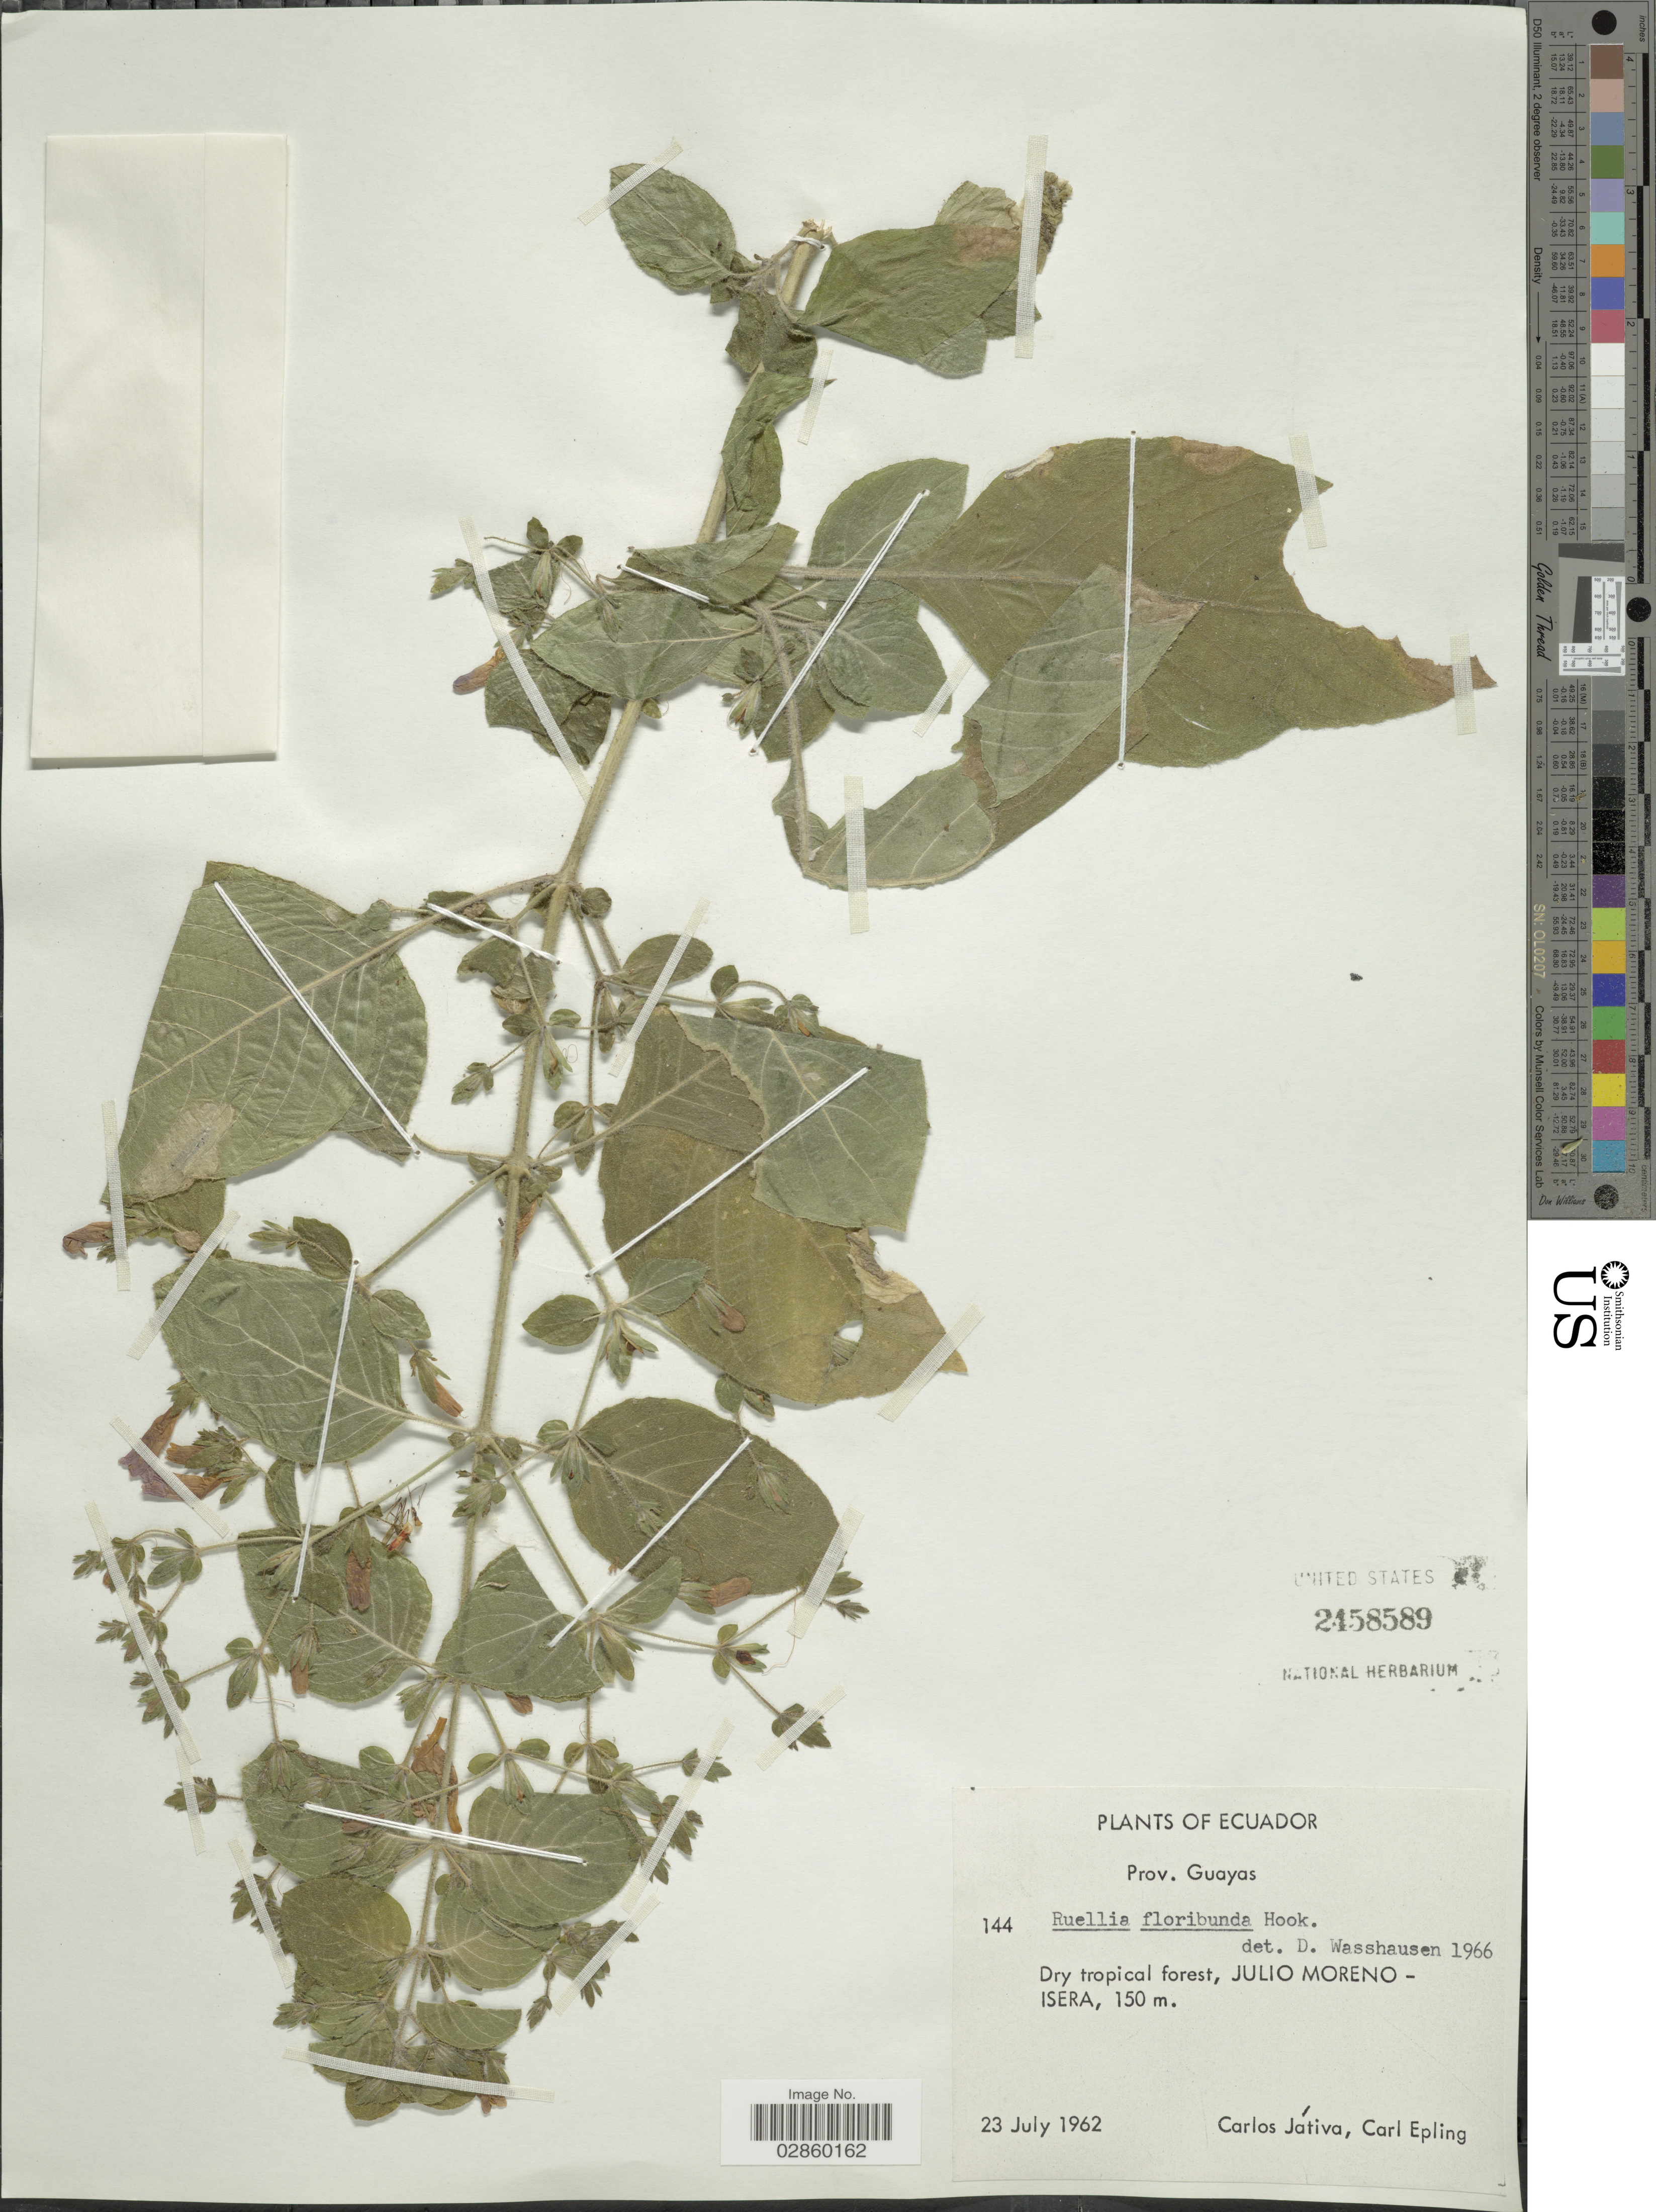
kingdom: Plantae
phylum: Tracheophyta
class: Magnoliopsida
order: Lamiales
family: Acanthaceae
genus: Ruellia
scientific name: Ruellia floribunda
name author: Hook.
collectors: C. D. Játiva & C. C. Epling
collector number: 144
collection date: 1962-07-23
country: Ecuador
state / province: Guayas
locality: Dry tropical forest, Julio Moreno - Isera.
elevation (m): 150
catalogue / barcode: US 2458589